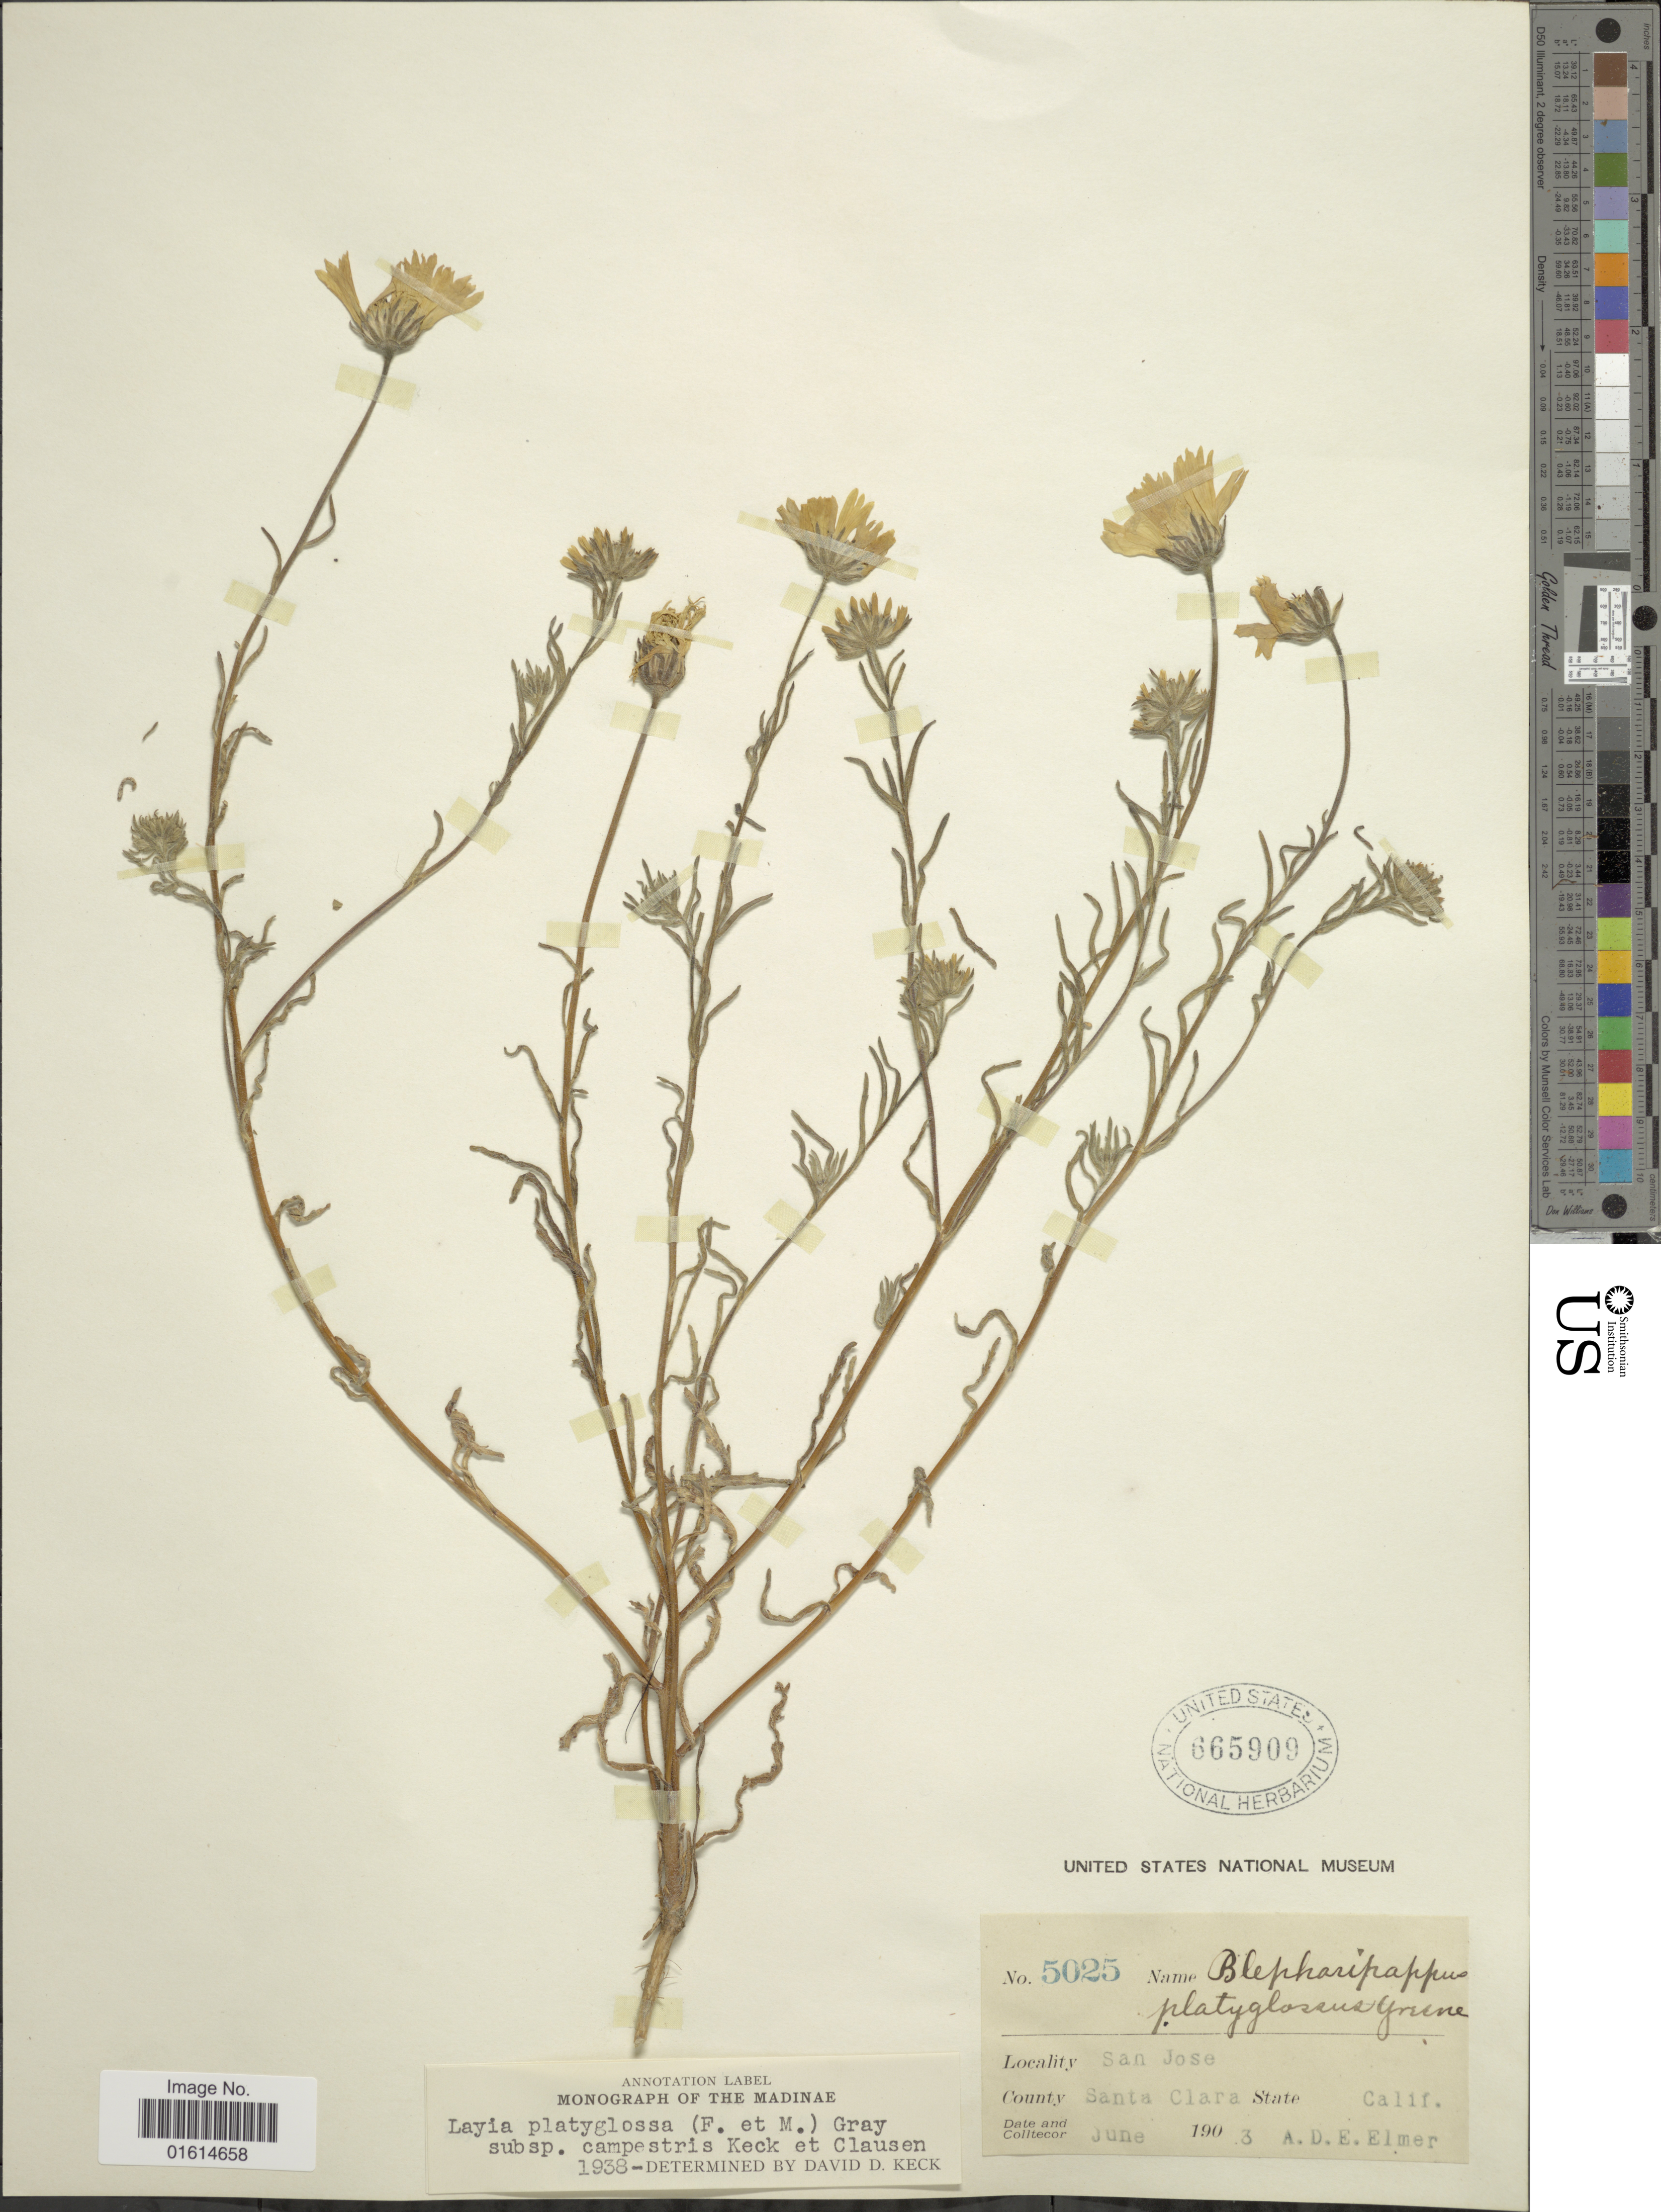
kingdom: Plantae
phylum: Tracheophyta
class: Magnoliopsida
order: Asterales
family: Asteraceae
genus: Layia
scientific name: Layia platyglossa subsp. campestris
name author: D.D. Keck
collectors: A. D. E. Elmer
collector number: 5025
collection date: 1903-06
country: United States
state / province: California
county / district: Santa Clara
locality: San Jose, County Santa Clara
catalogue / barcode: US 665909